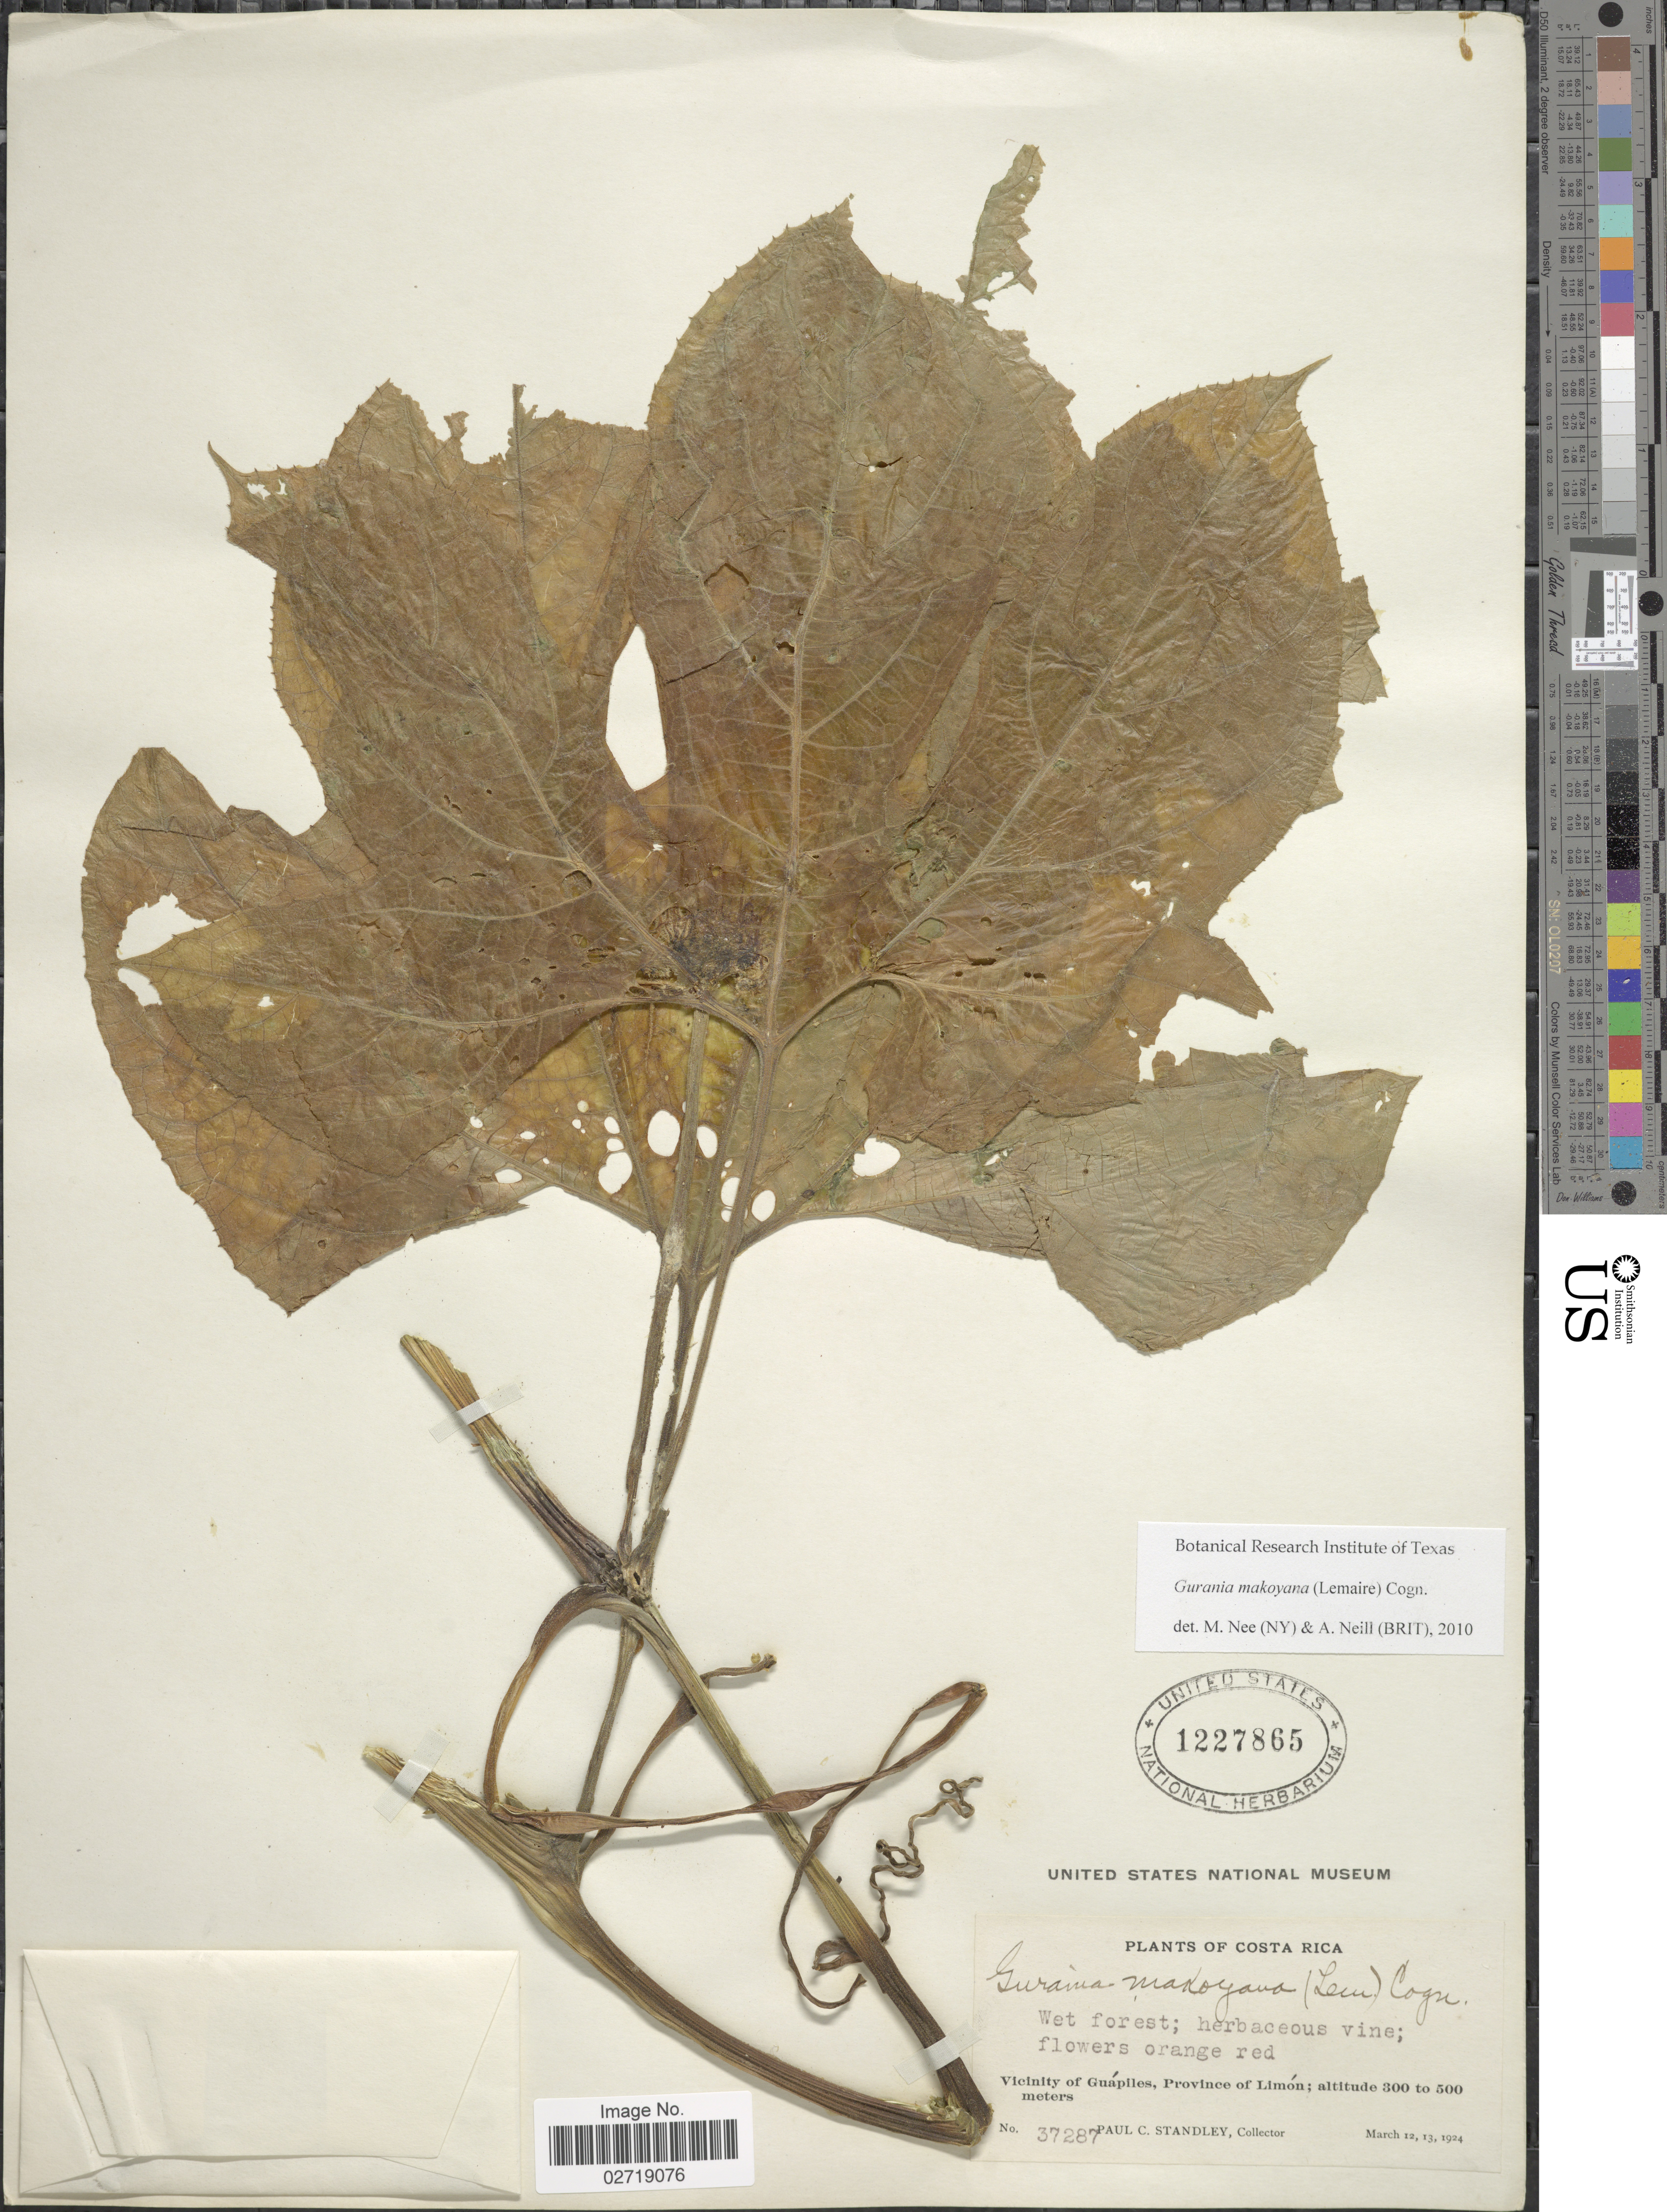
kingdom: Plantae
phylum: Tracheophyta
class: Magnoliopsida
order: Cucurbitales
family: Cucurbitaceae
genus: Gurania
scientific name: Gurania makoyana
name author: (Lem.) Cogn.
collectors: P. C. Standley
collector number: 37287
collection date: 1924-03-12/1924-03-13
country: Costa Rica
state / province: Limón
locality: Vicinity of Guapiles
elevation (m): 300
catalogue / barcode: US 1227865